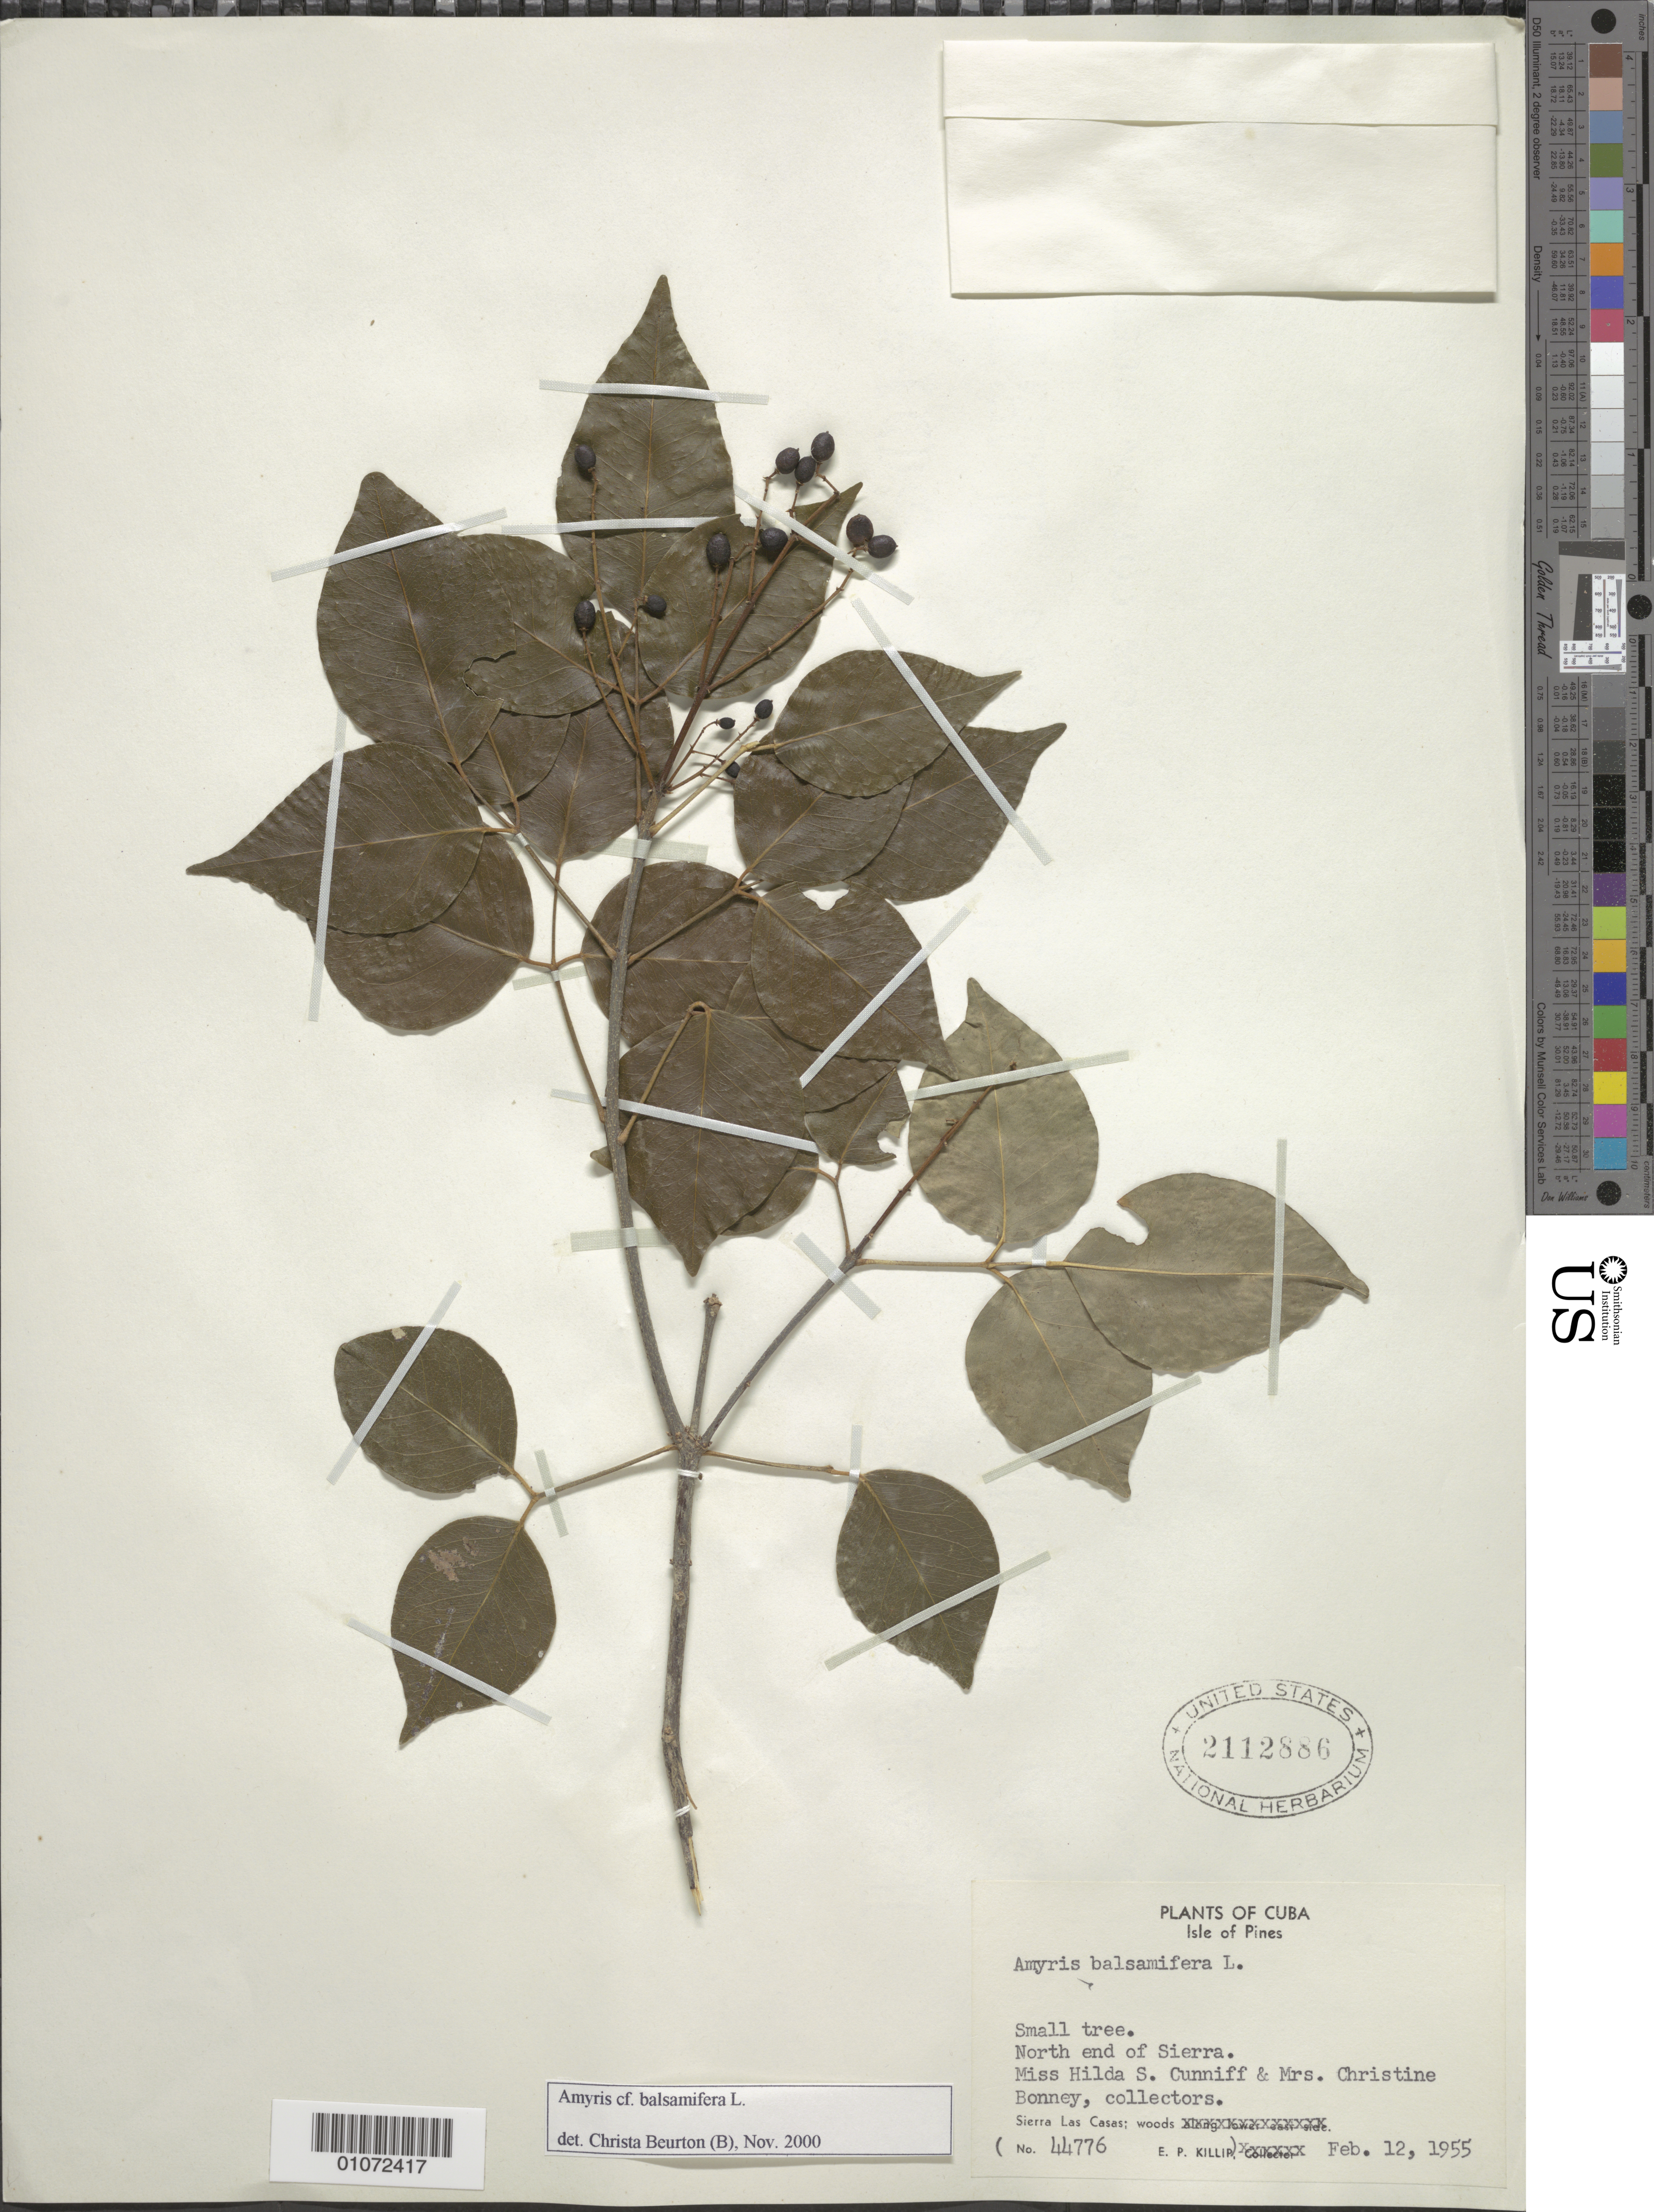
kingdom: Plantae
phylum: Tracheophyta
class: Magnoliopsida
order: Sapindales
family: Rutaceae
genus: Amyris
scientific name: Amyris balsamifera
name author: L.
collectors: E. P. Killip, H. Cunniff & C. Bonney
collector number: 44776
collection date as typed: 12 Feb 1955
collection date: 1955-02-12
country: Cuba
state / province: Isla de La Juventud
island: Isla de la Juventud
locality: N end of Sierra; Sierra Las Casas: woods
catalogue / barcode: US 2112886